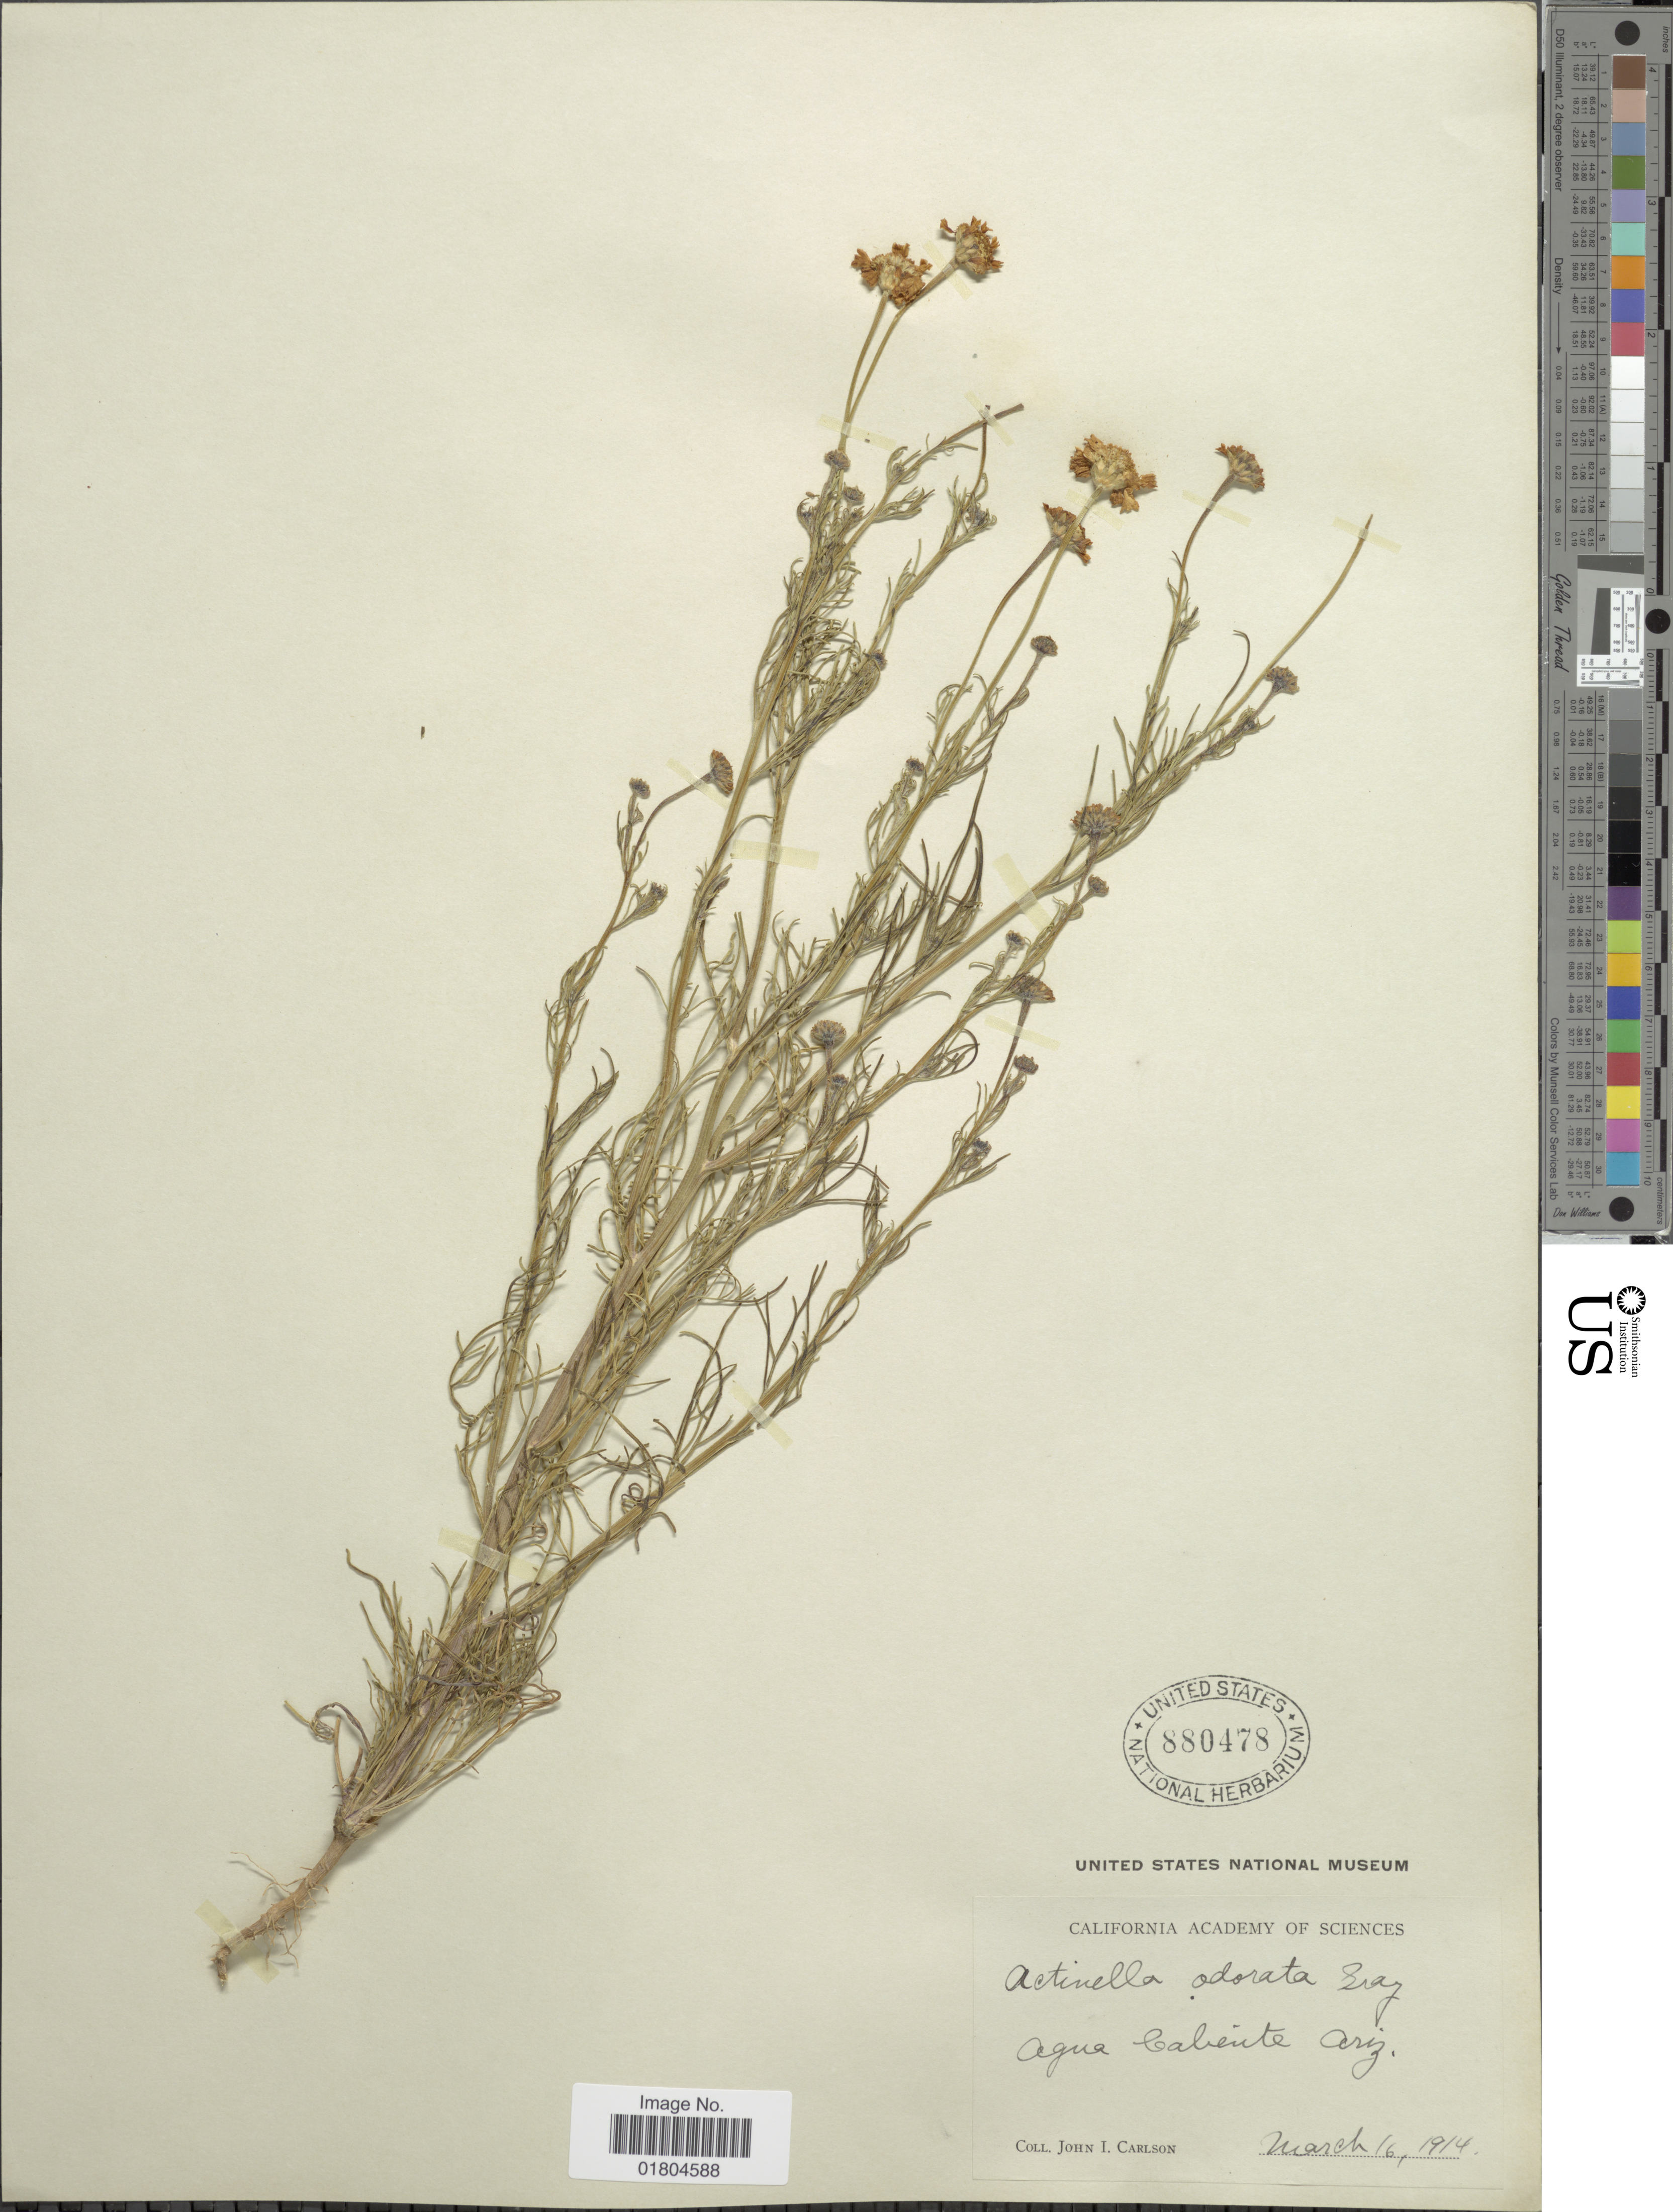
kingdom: Plantae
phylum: Tracheophyta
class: Magnoliopsida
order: Asterales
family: Asteraceae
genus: Hymenoxys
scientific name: Hymenoxys odorata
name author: DC.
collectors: J. Carlson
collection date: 1914-03-16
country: United States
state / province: Arizona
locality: Agua Caliente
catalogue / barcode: US 880478